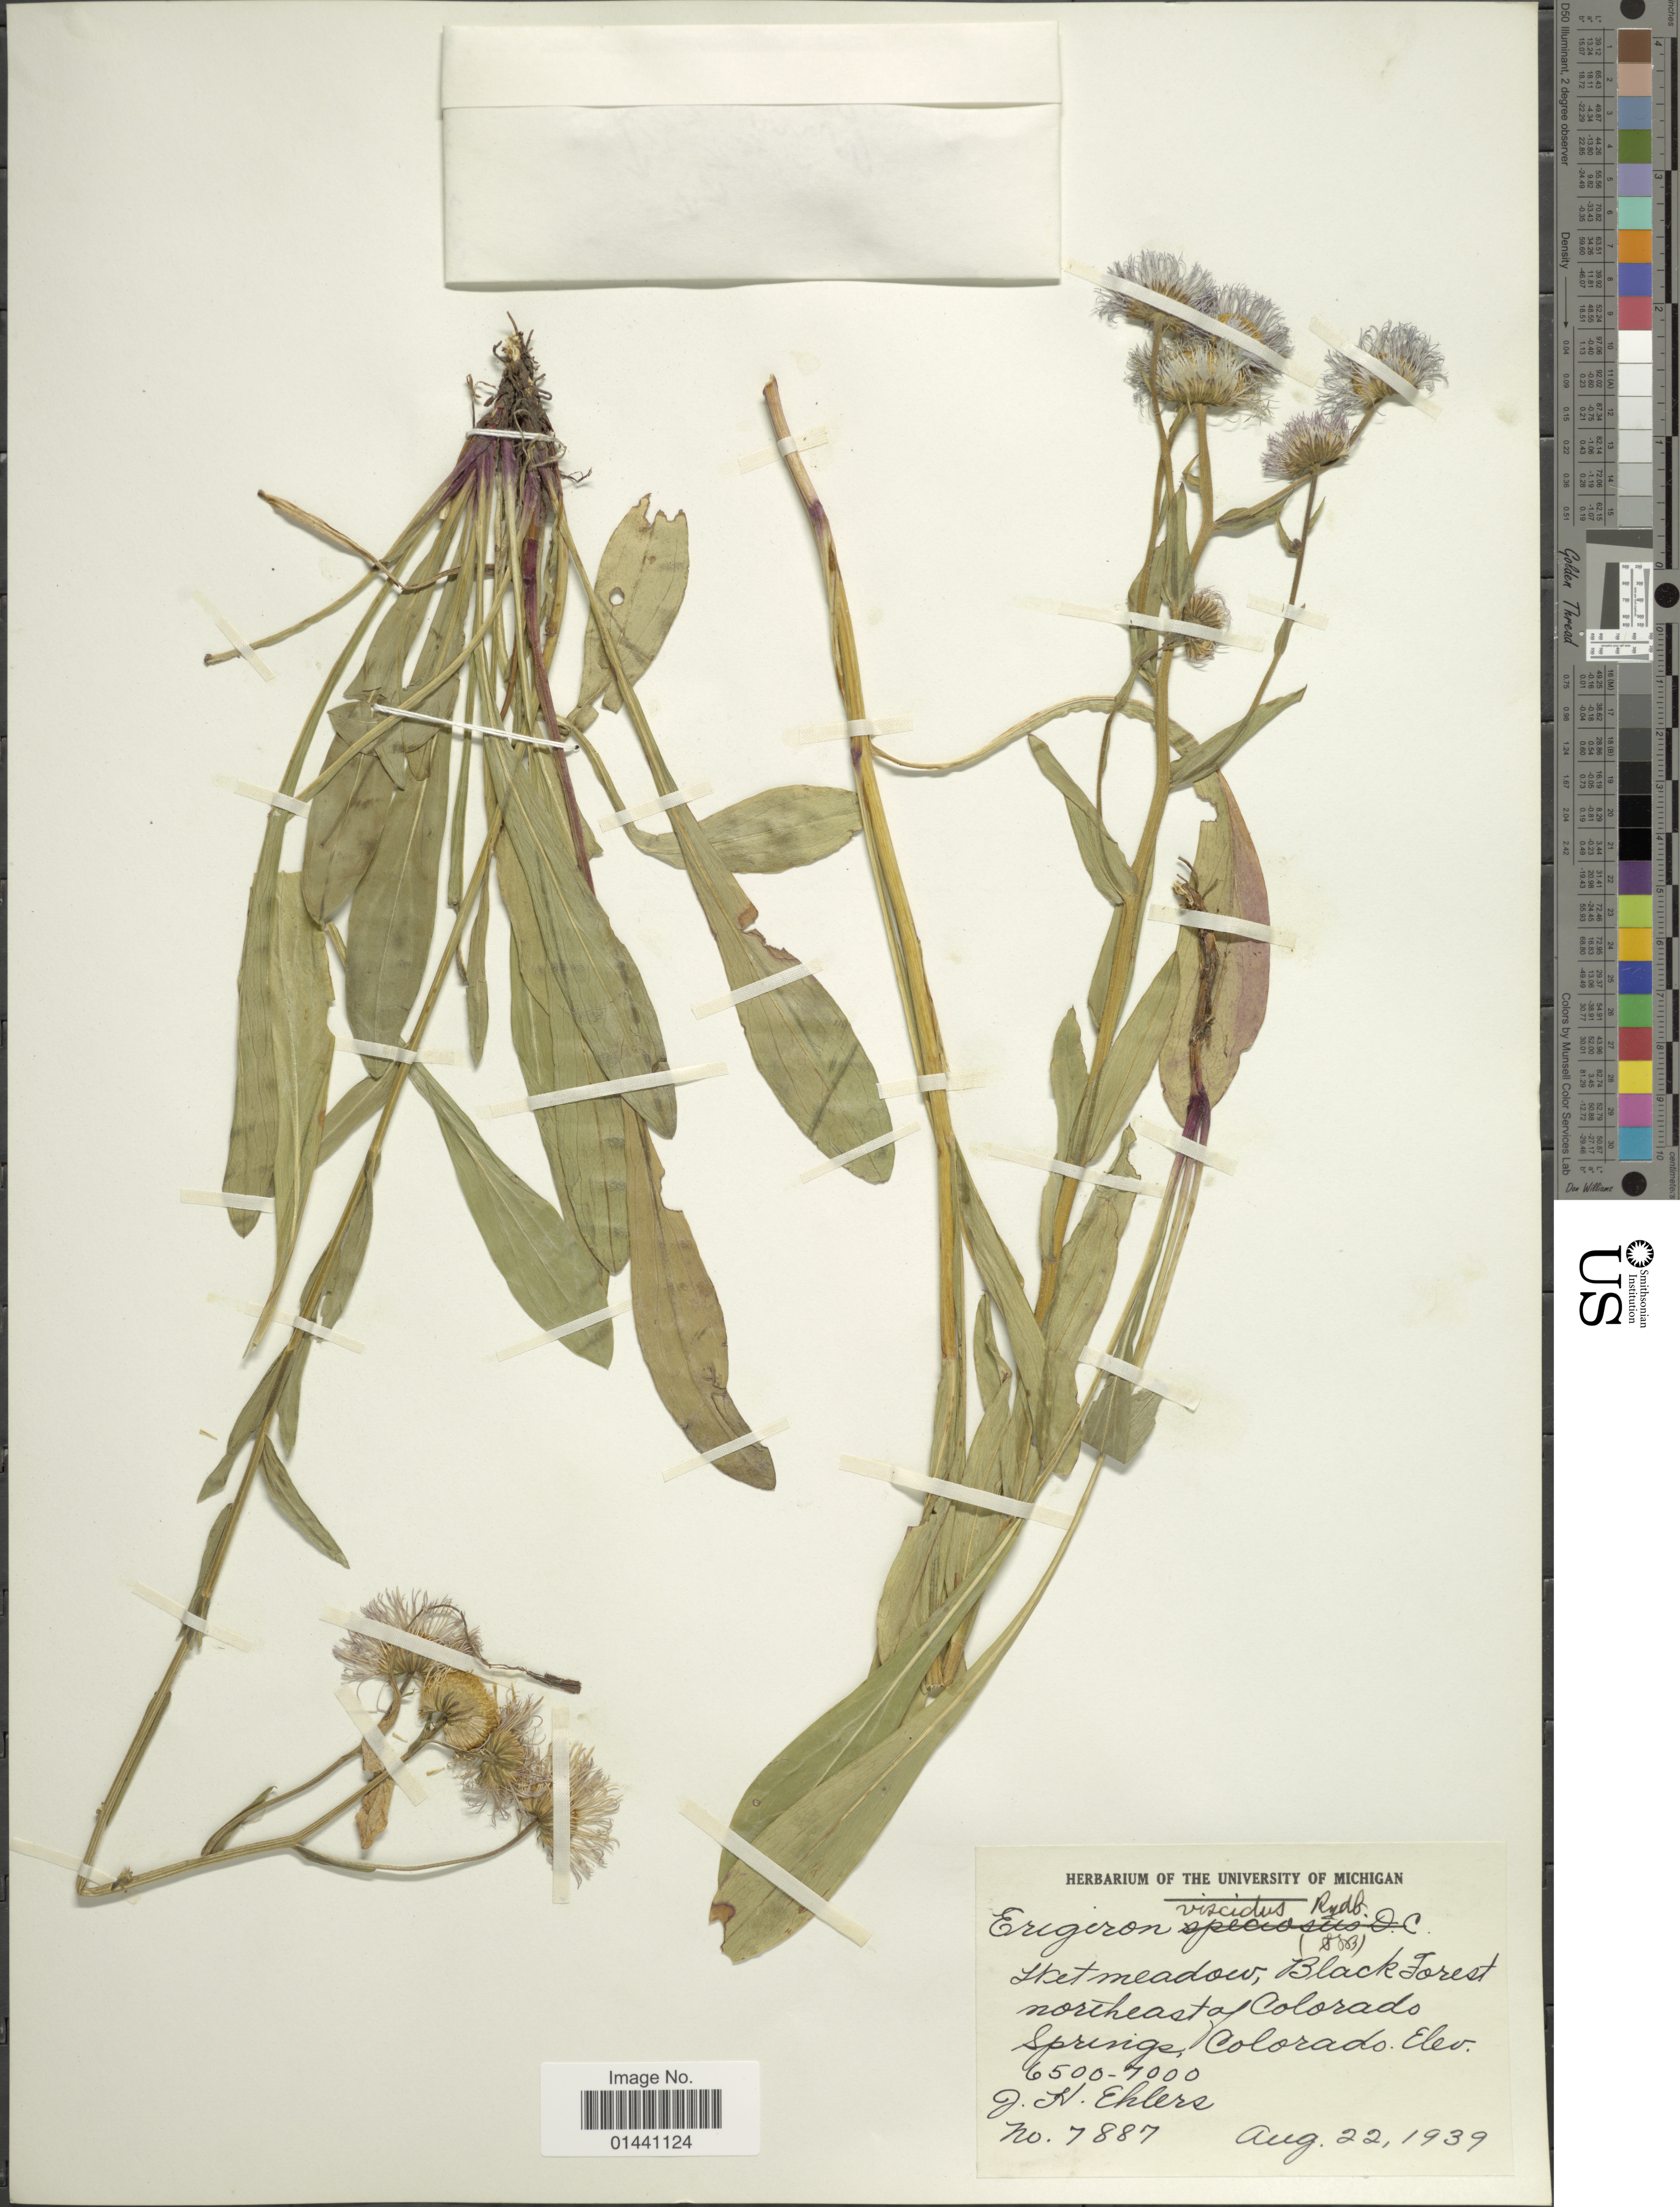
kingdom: Plantae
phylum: Tracheophyta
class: Magnoliopsida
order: Asterales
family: Asteraceae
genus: Erigeron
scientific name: Erigeron viscidus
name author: Rydb.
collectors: J. H. Ehlers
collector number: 7887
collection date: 1939-08-22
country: United States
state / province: Colorado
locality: Wet meadow, Black Forest, northeast of Colorado Springs